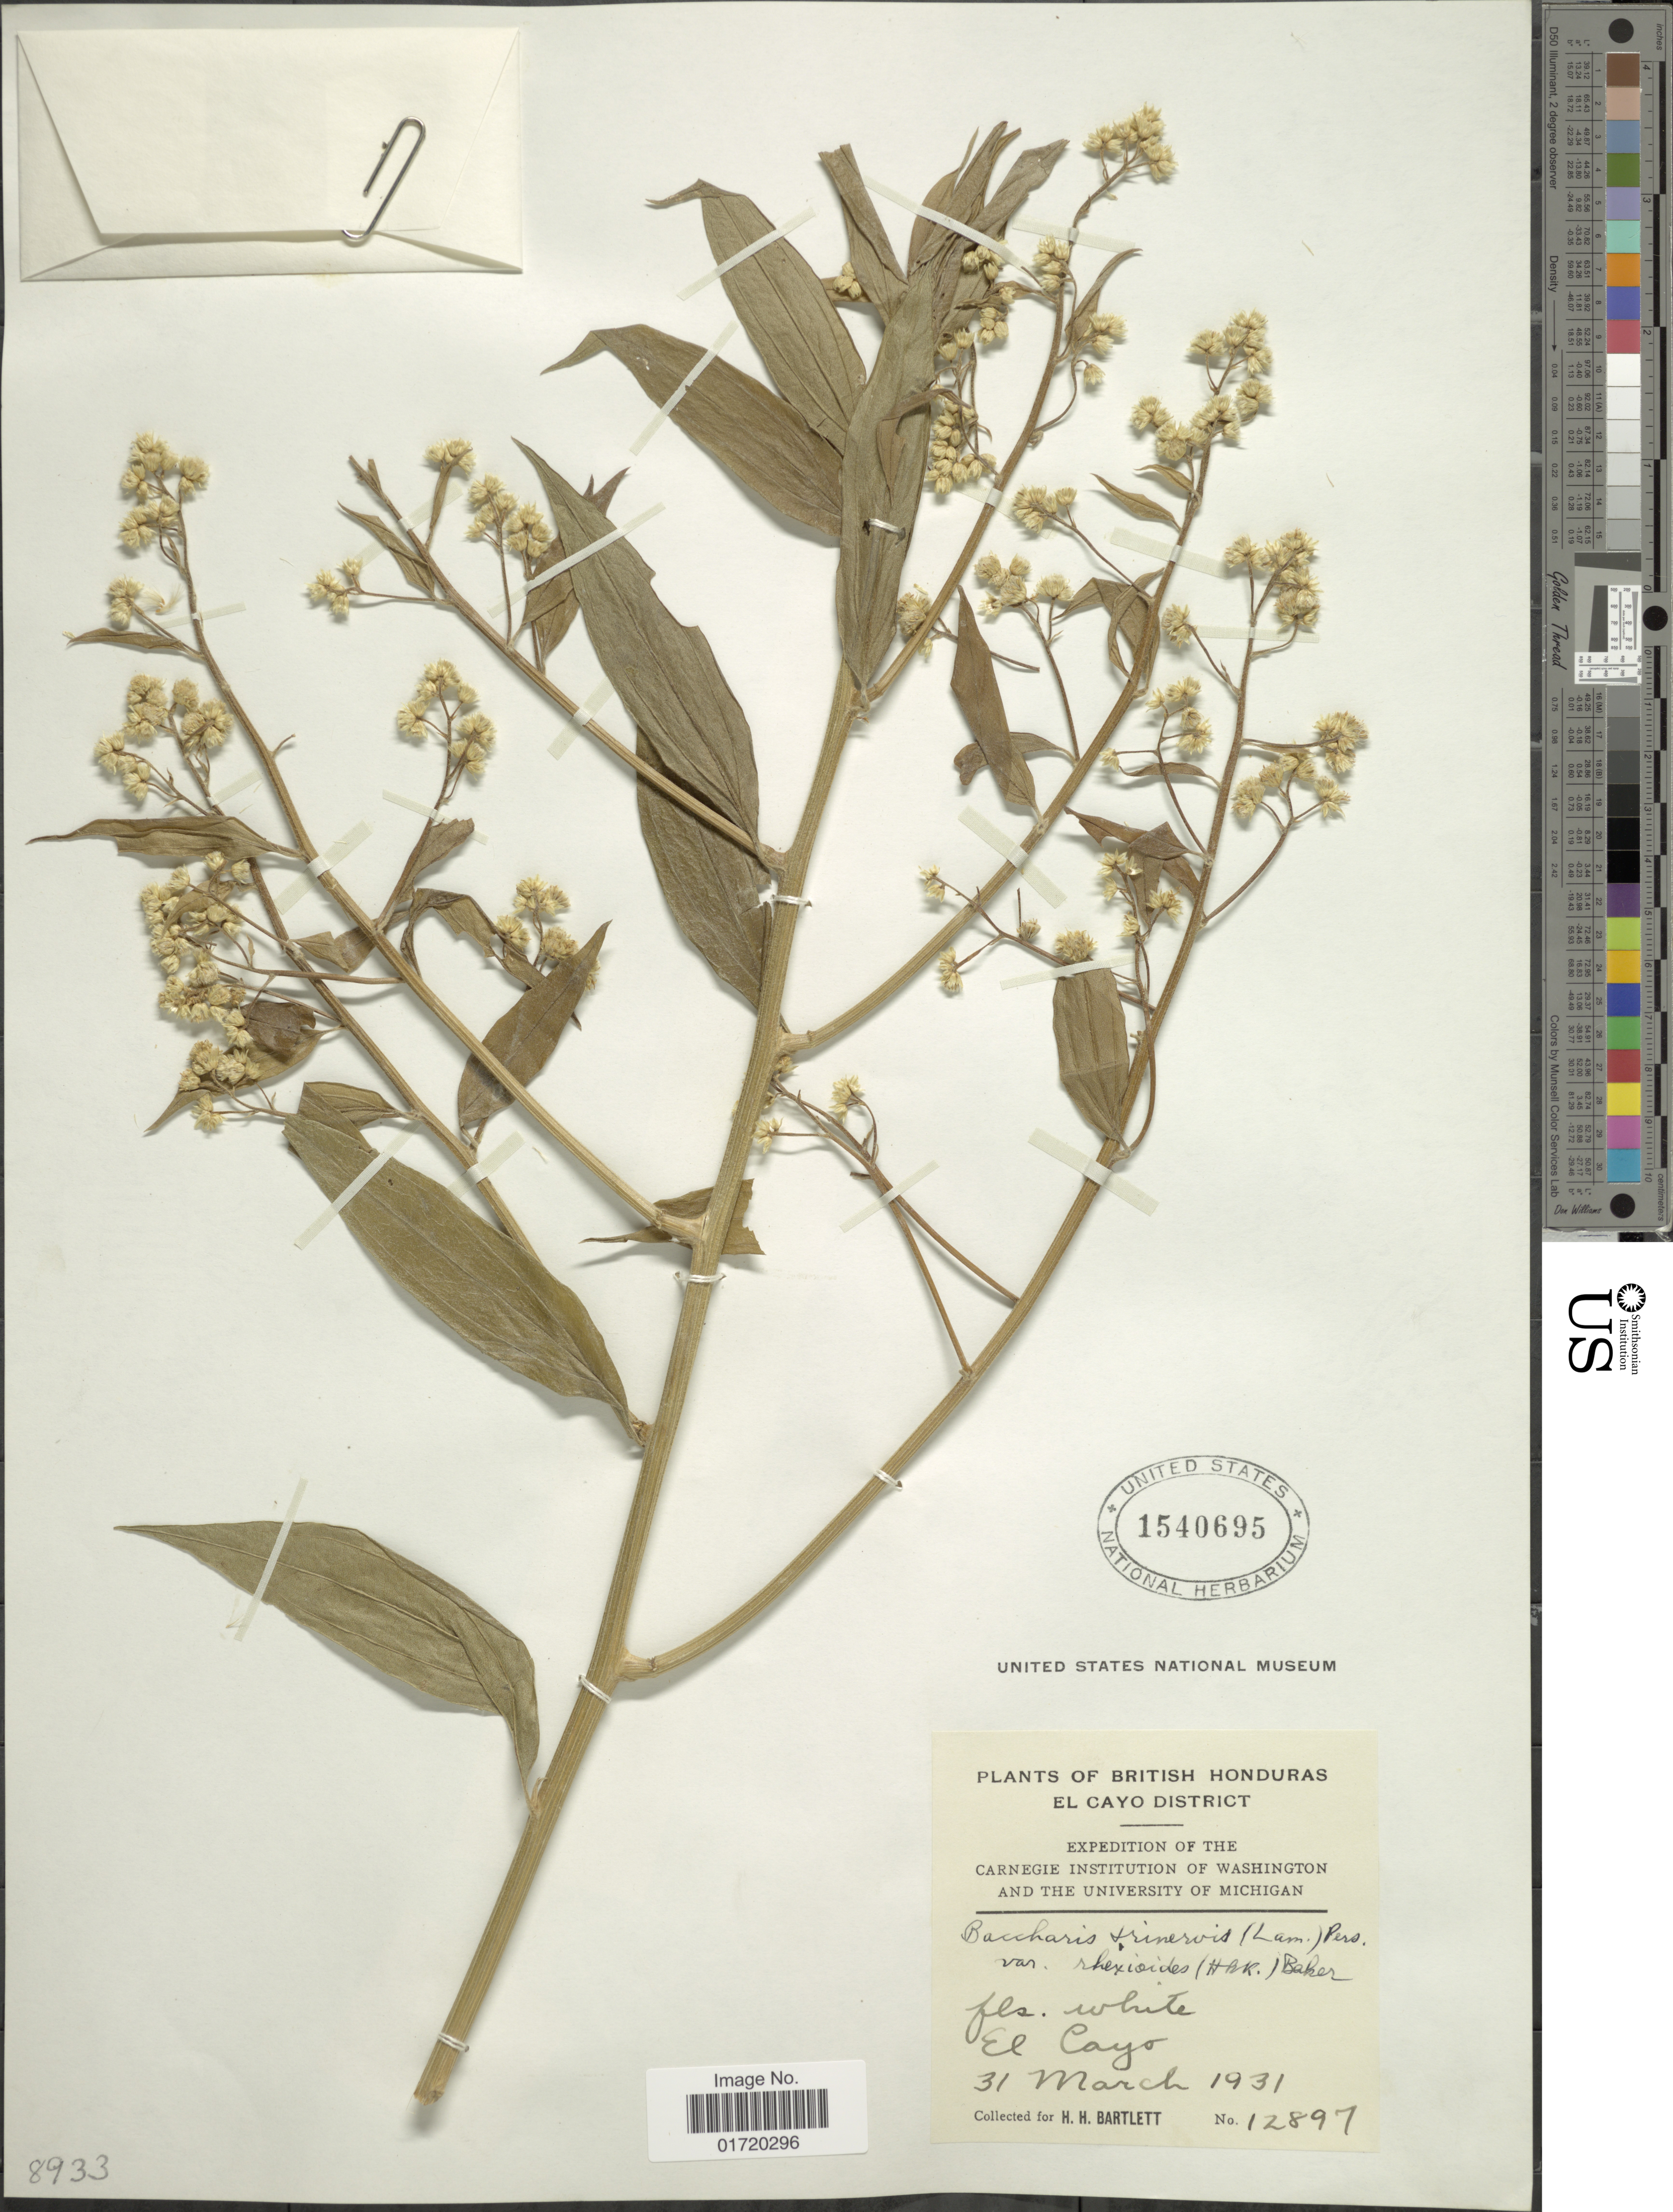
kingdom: Plantae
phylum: Tracheophyta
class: Magnoliopsida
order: Asterales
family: Asteraceae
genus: Baccharis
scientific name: Baccharis trinervis var. rhexioides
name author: (Kunth) Baker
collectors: H. H. Bartlett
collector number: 12897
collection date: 1931-03-31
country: Belize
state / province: Cayo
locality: British Honduras, El Cayo District, El Cayo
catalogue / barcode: US 1540695